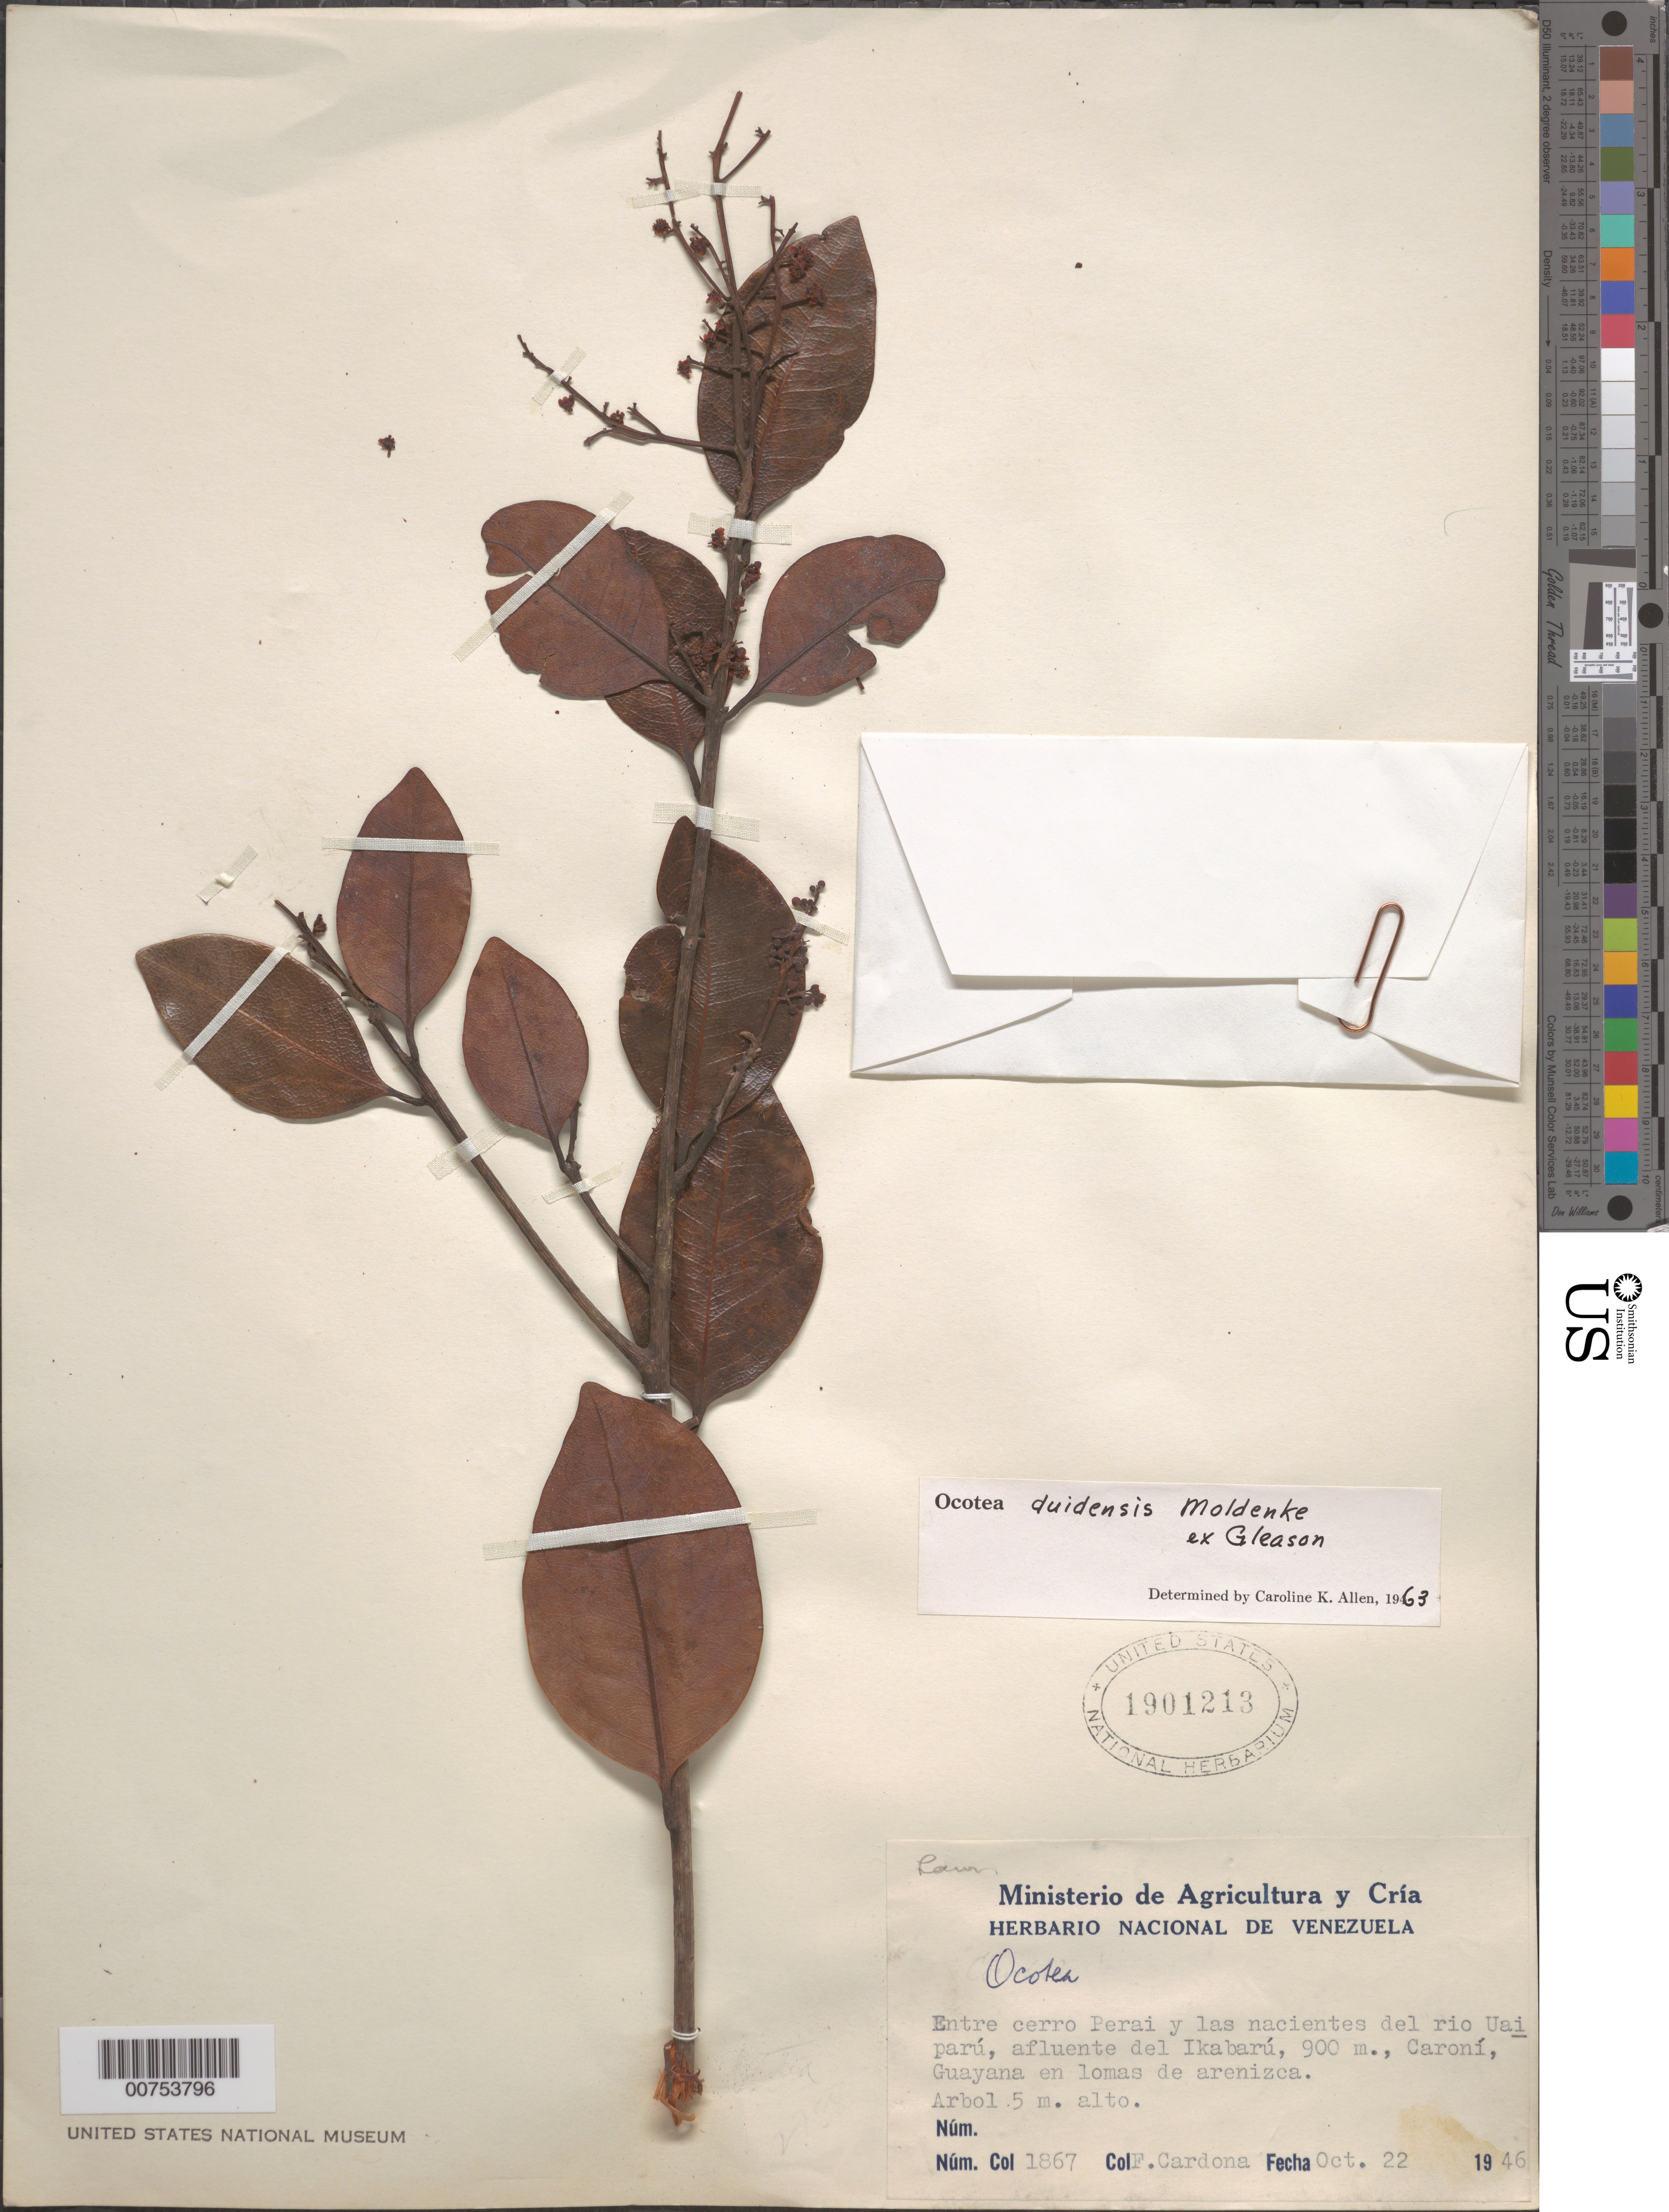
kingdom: Plantae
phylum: Tracheophyta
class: Magnoliopsida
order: Laurales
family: Lauraceae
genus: Ocotea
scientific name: Ocotea duidensis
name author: Moldenke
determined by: Allen, C. K.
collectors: F. Cardona Puig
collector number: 1867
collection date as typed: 22-Oct-46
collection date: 1946-10-22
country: Venezuela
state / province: Bolívar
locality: Cerro Perai to Río Uaiparú (affl. Río Ikabarú); Caroní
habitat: Sandstone hills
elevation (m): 900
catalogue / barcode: US 1901213